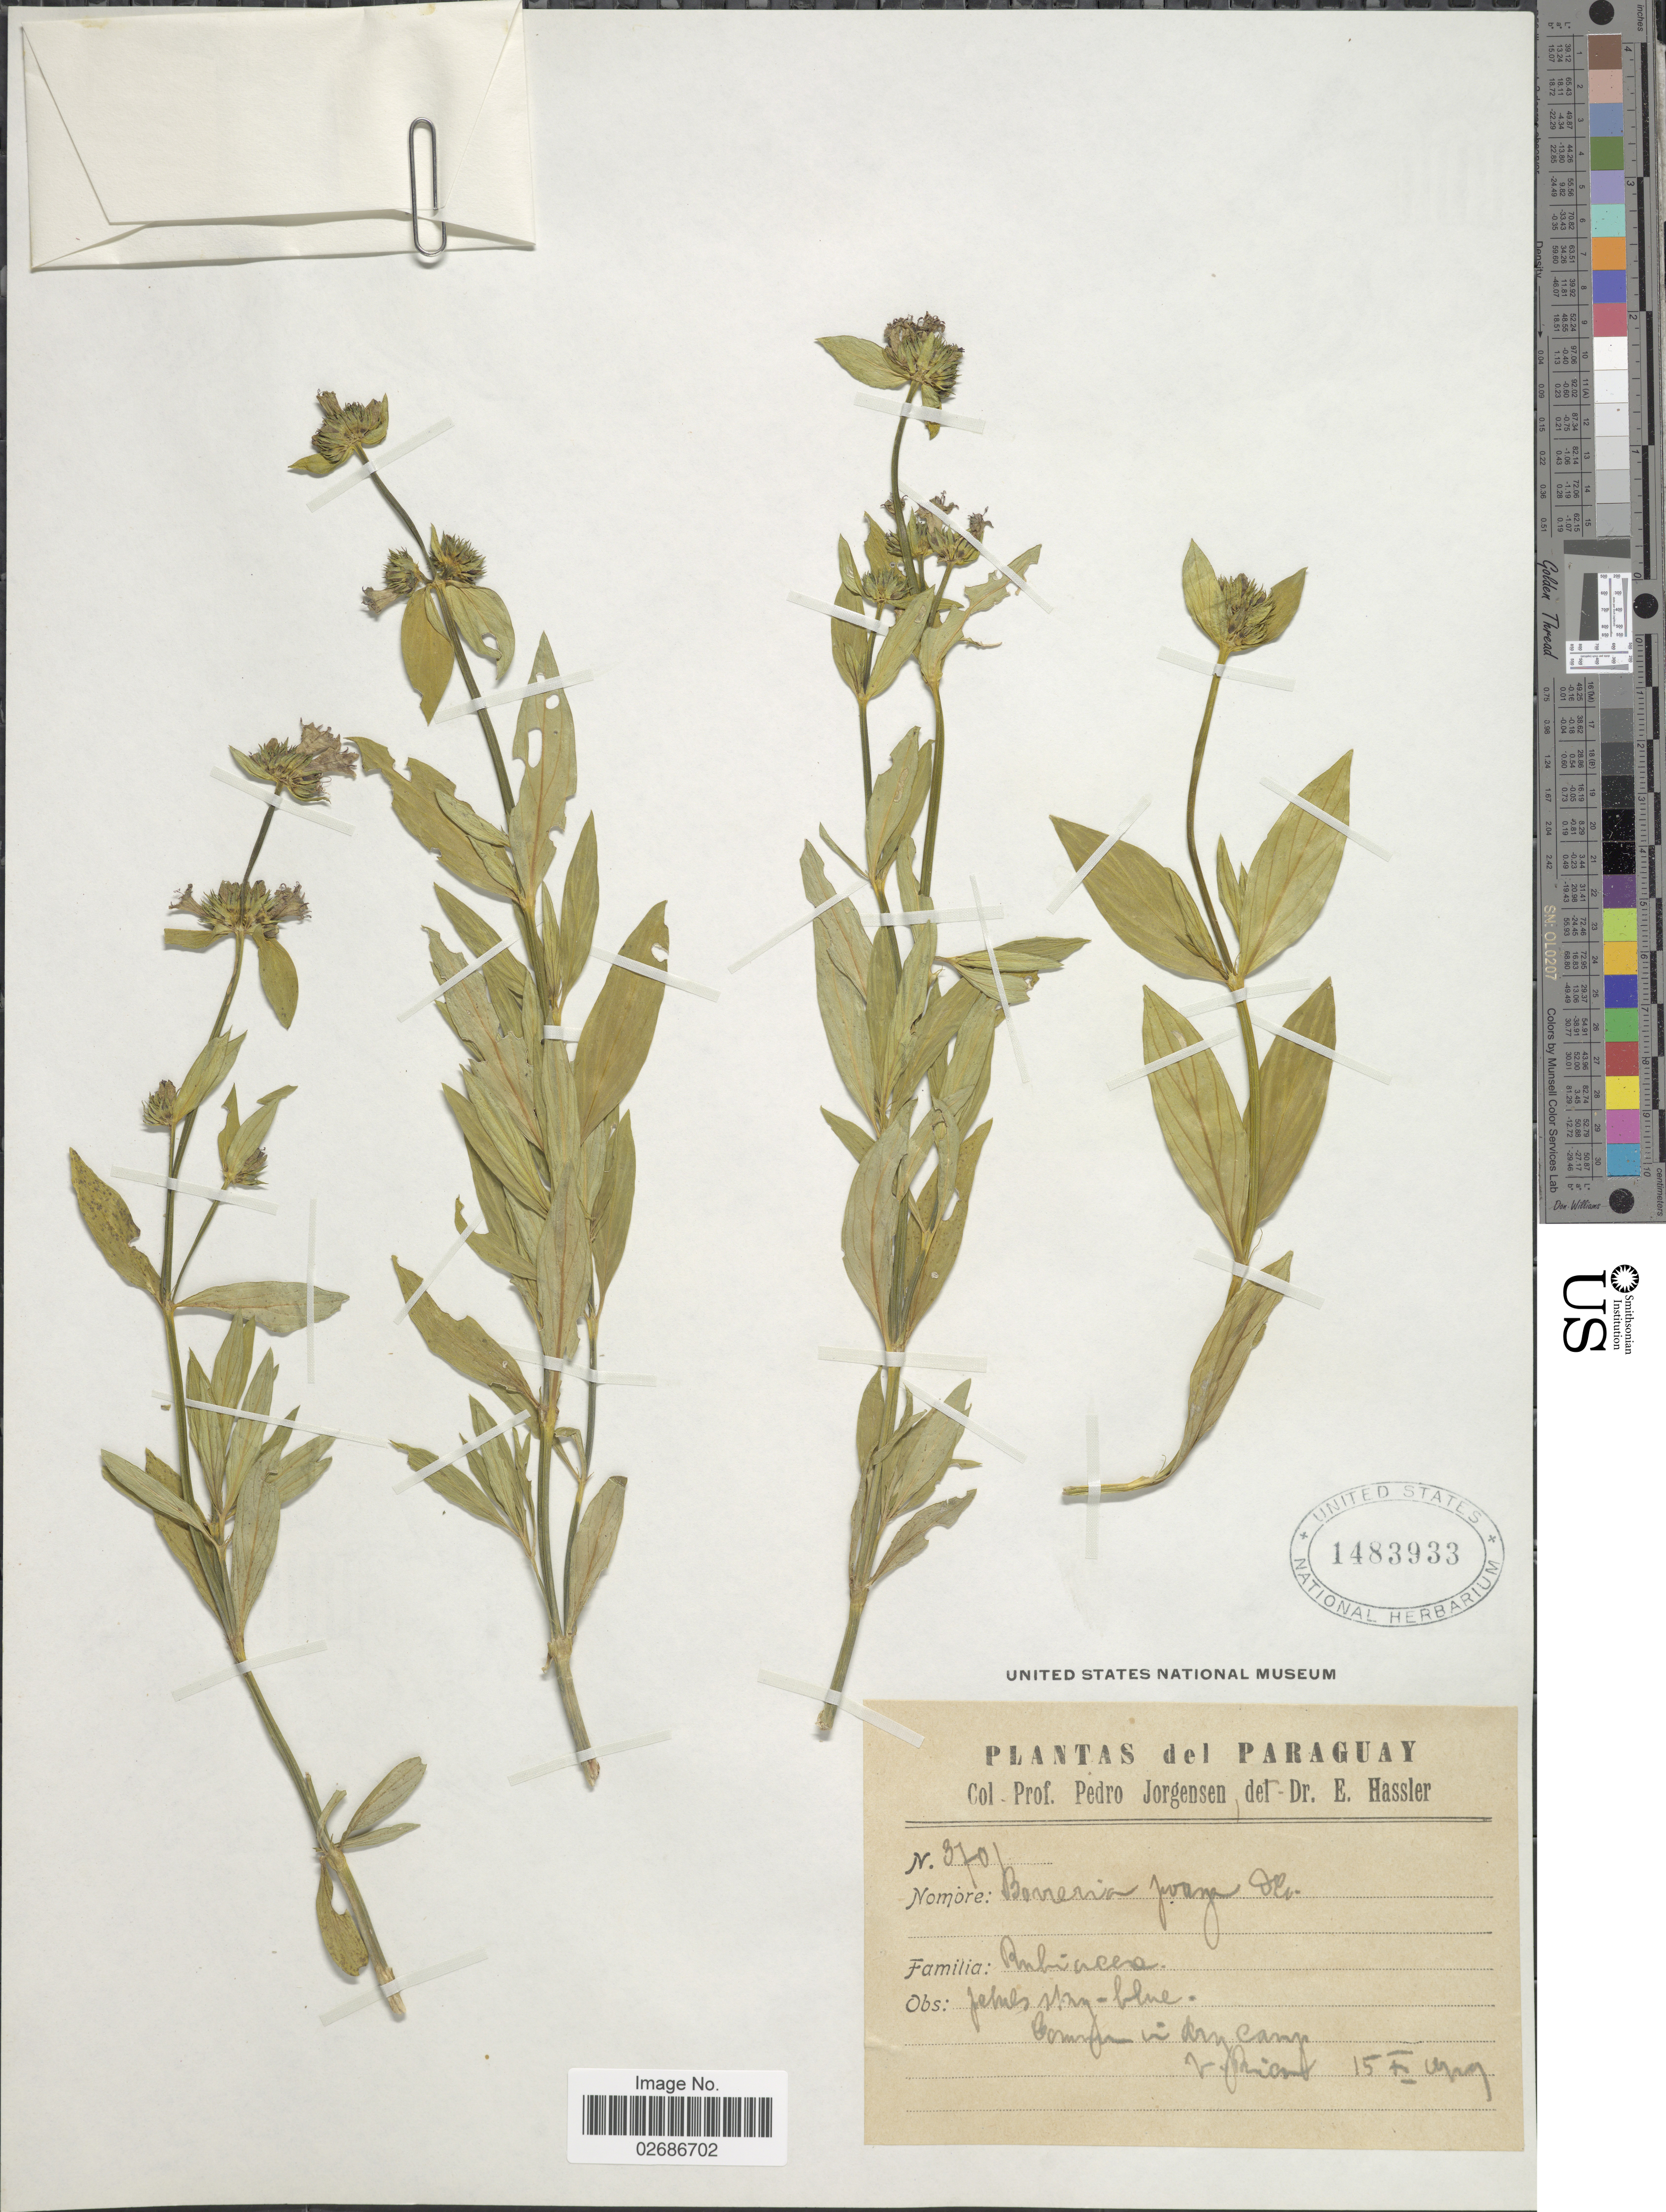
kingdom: Plantae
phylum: Tracheophyta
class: Magnoliopsida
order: Gentianales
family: Rubiaceae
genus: Borreria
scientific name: Borreria poaya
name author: (A. St.-Hil.) DC.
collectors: P. Jörgensen & E. Hassler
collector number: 3701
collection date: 1929-11-15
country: Paraguay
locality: Rica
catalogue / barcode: US 1483933